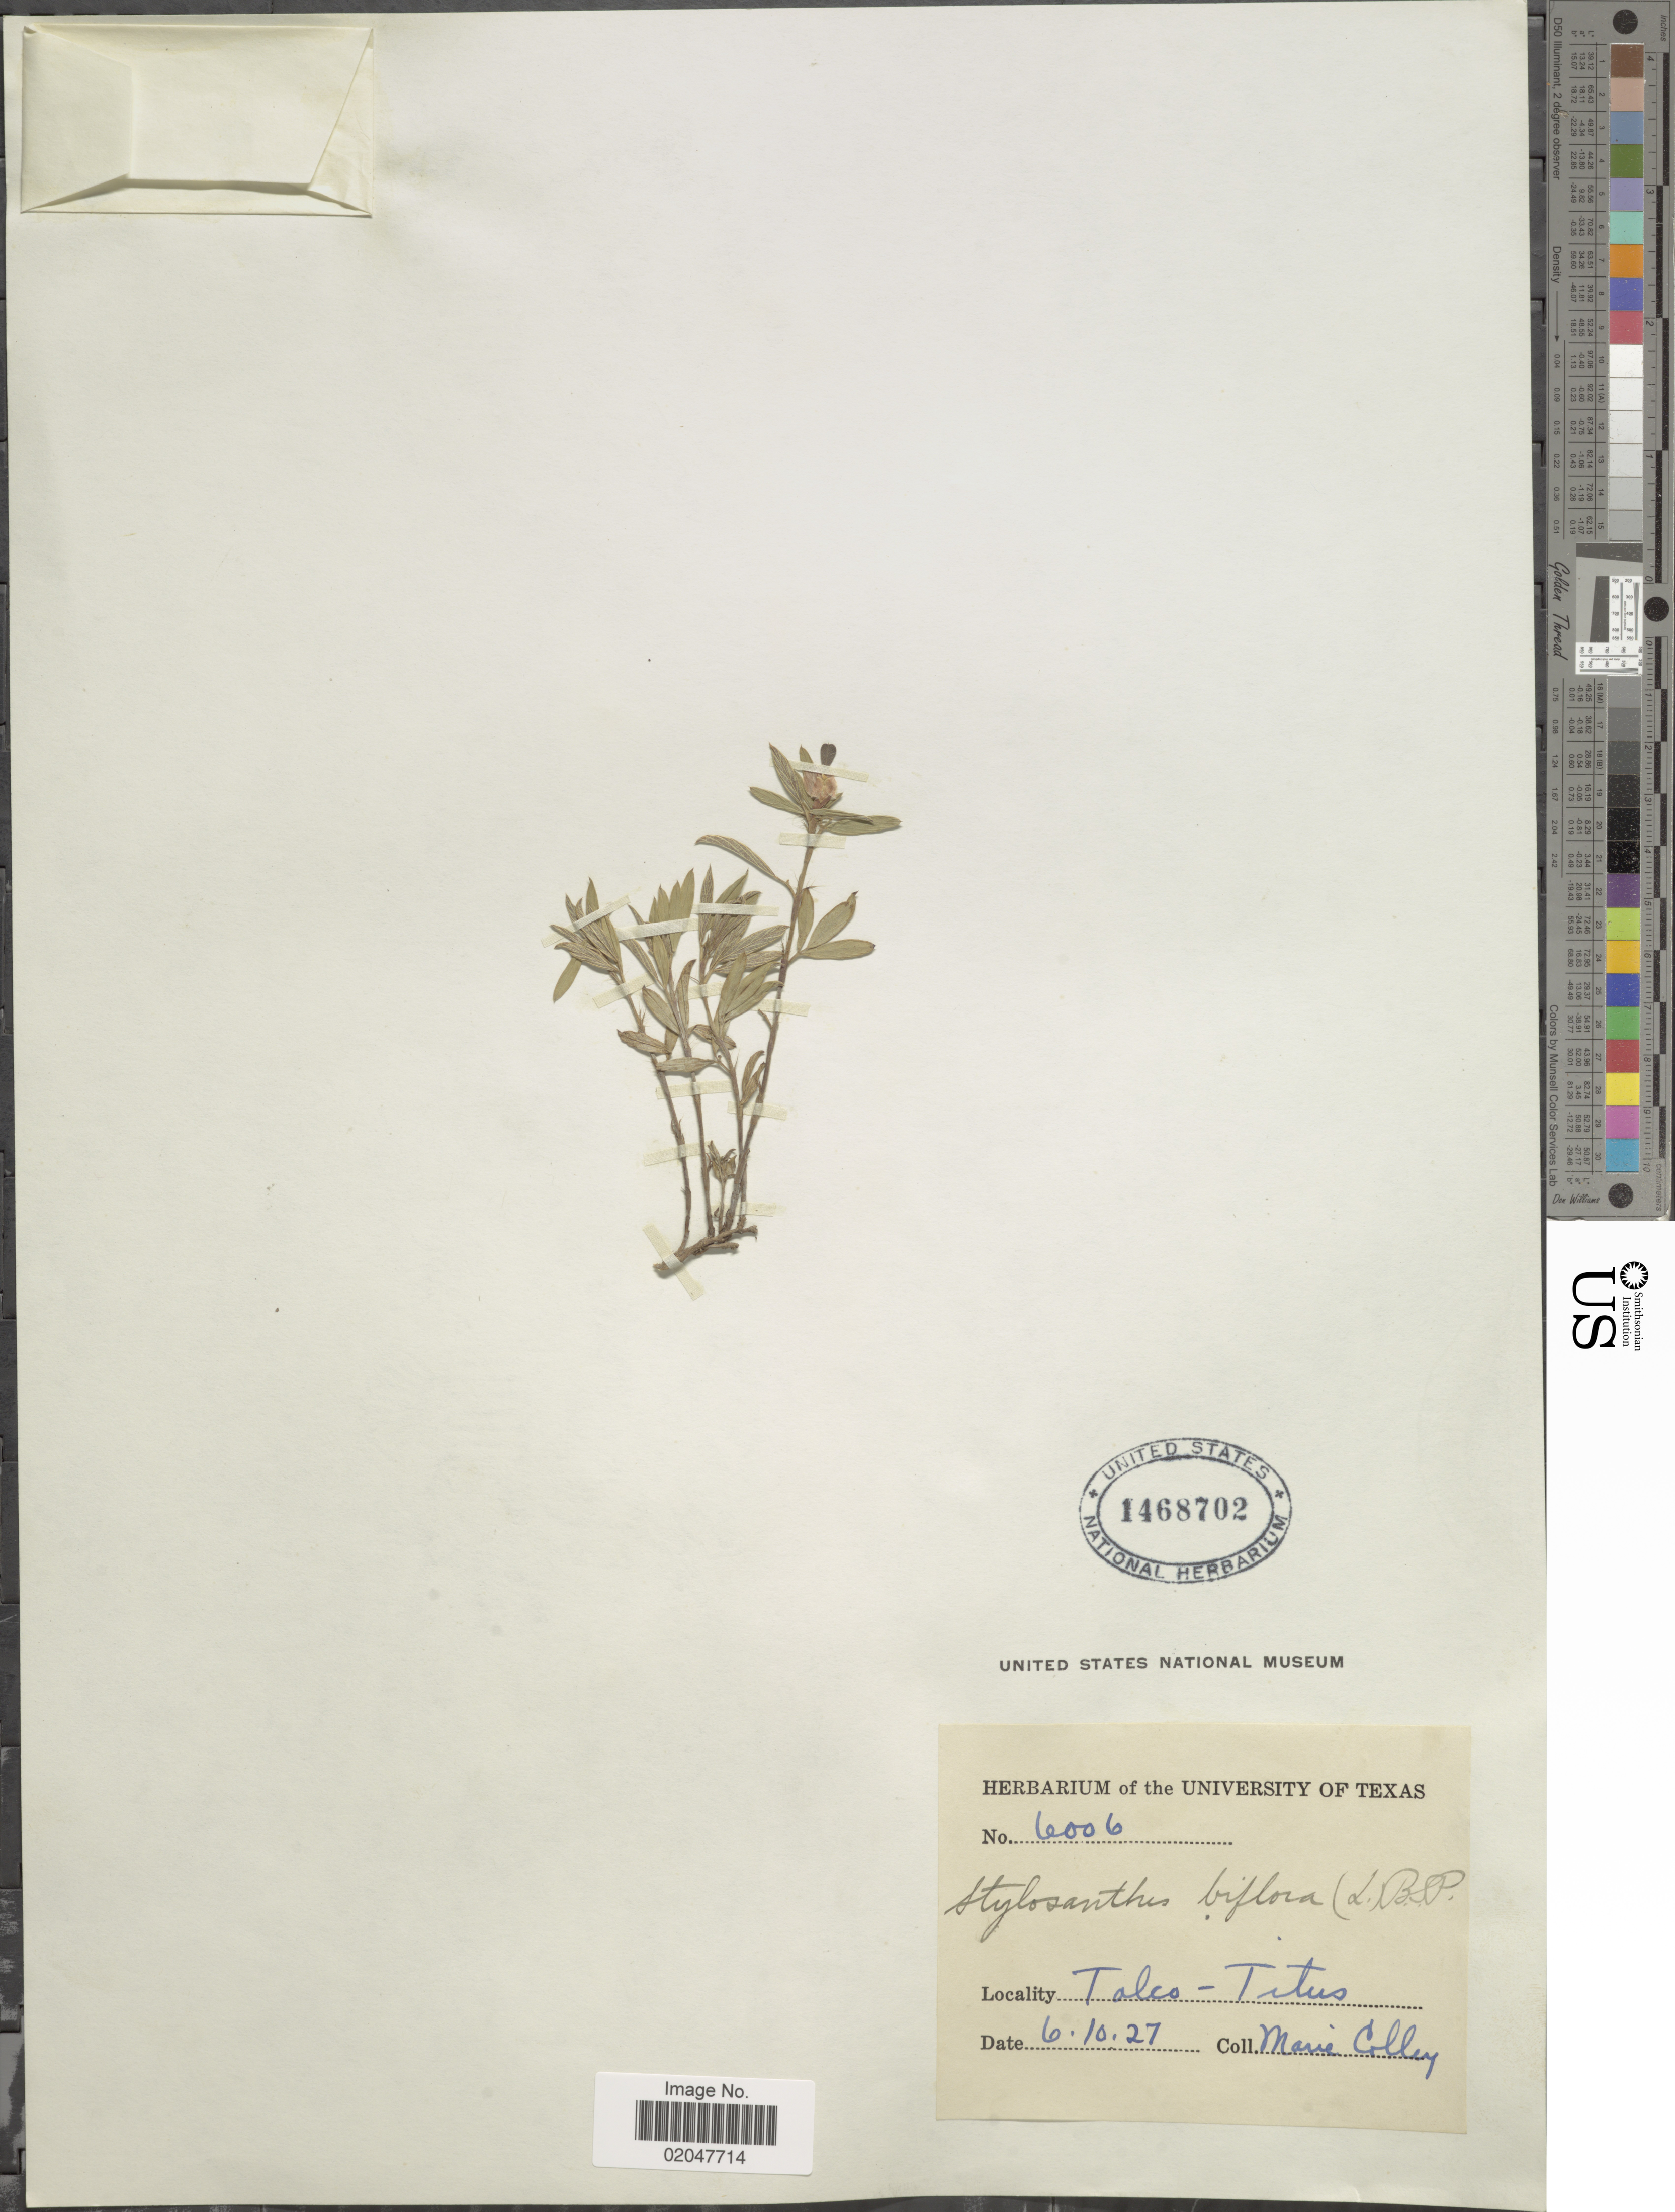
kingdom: Plantae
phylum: Tracheophyta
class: Magnoliopsida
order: Fabales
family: Fabaceae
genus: Stylosanthes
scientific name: Stylosanthes biflora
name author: (L.) Britton et al.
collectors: M. Colley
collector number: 6006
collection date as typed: Transcribed d/m/y: 10/6/27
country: United States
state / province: Texas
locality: Talco, Titus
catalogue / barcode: US 1468702